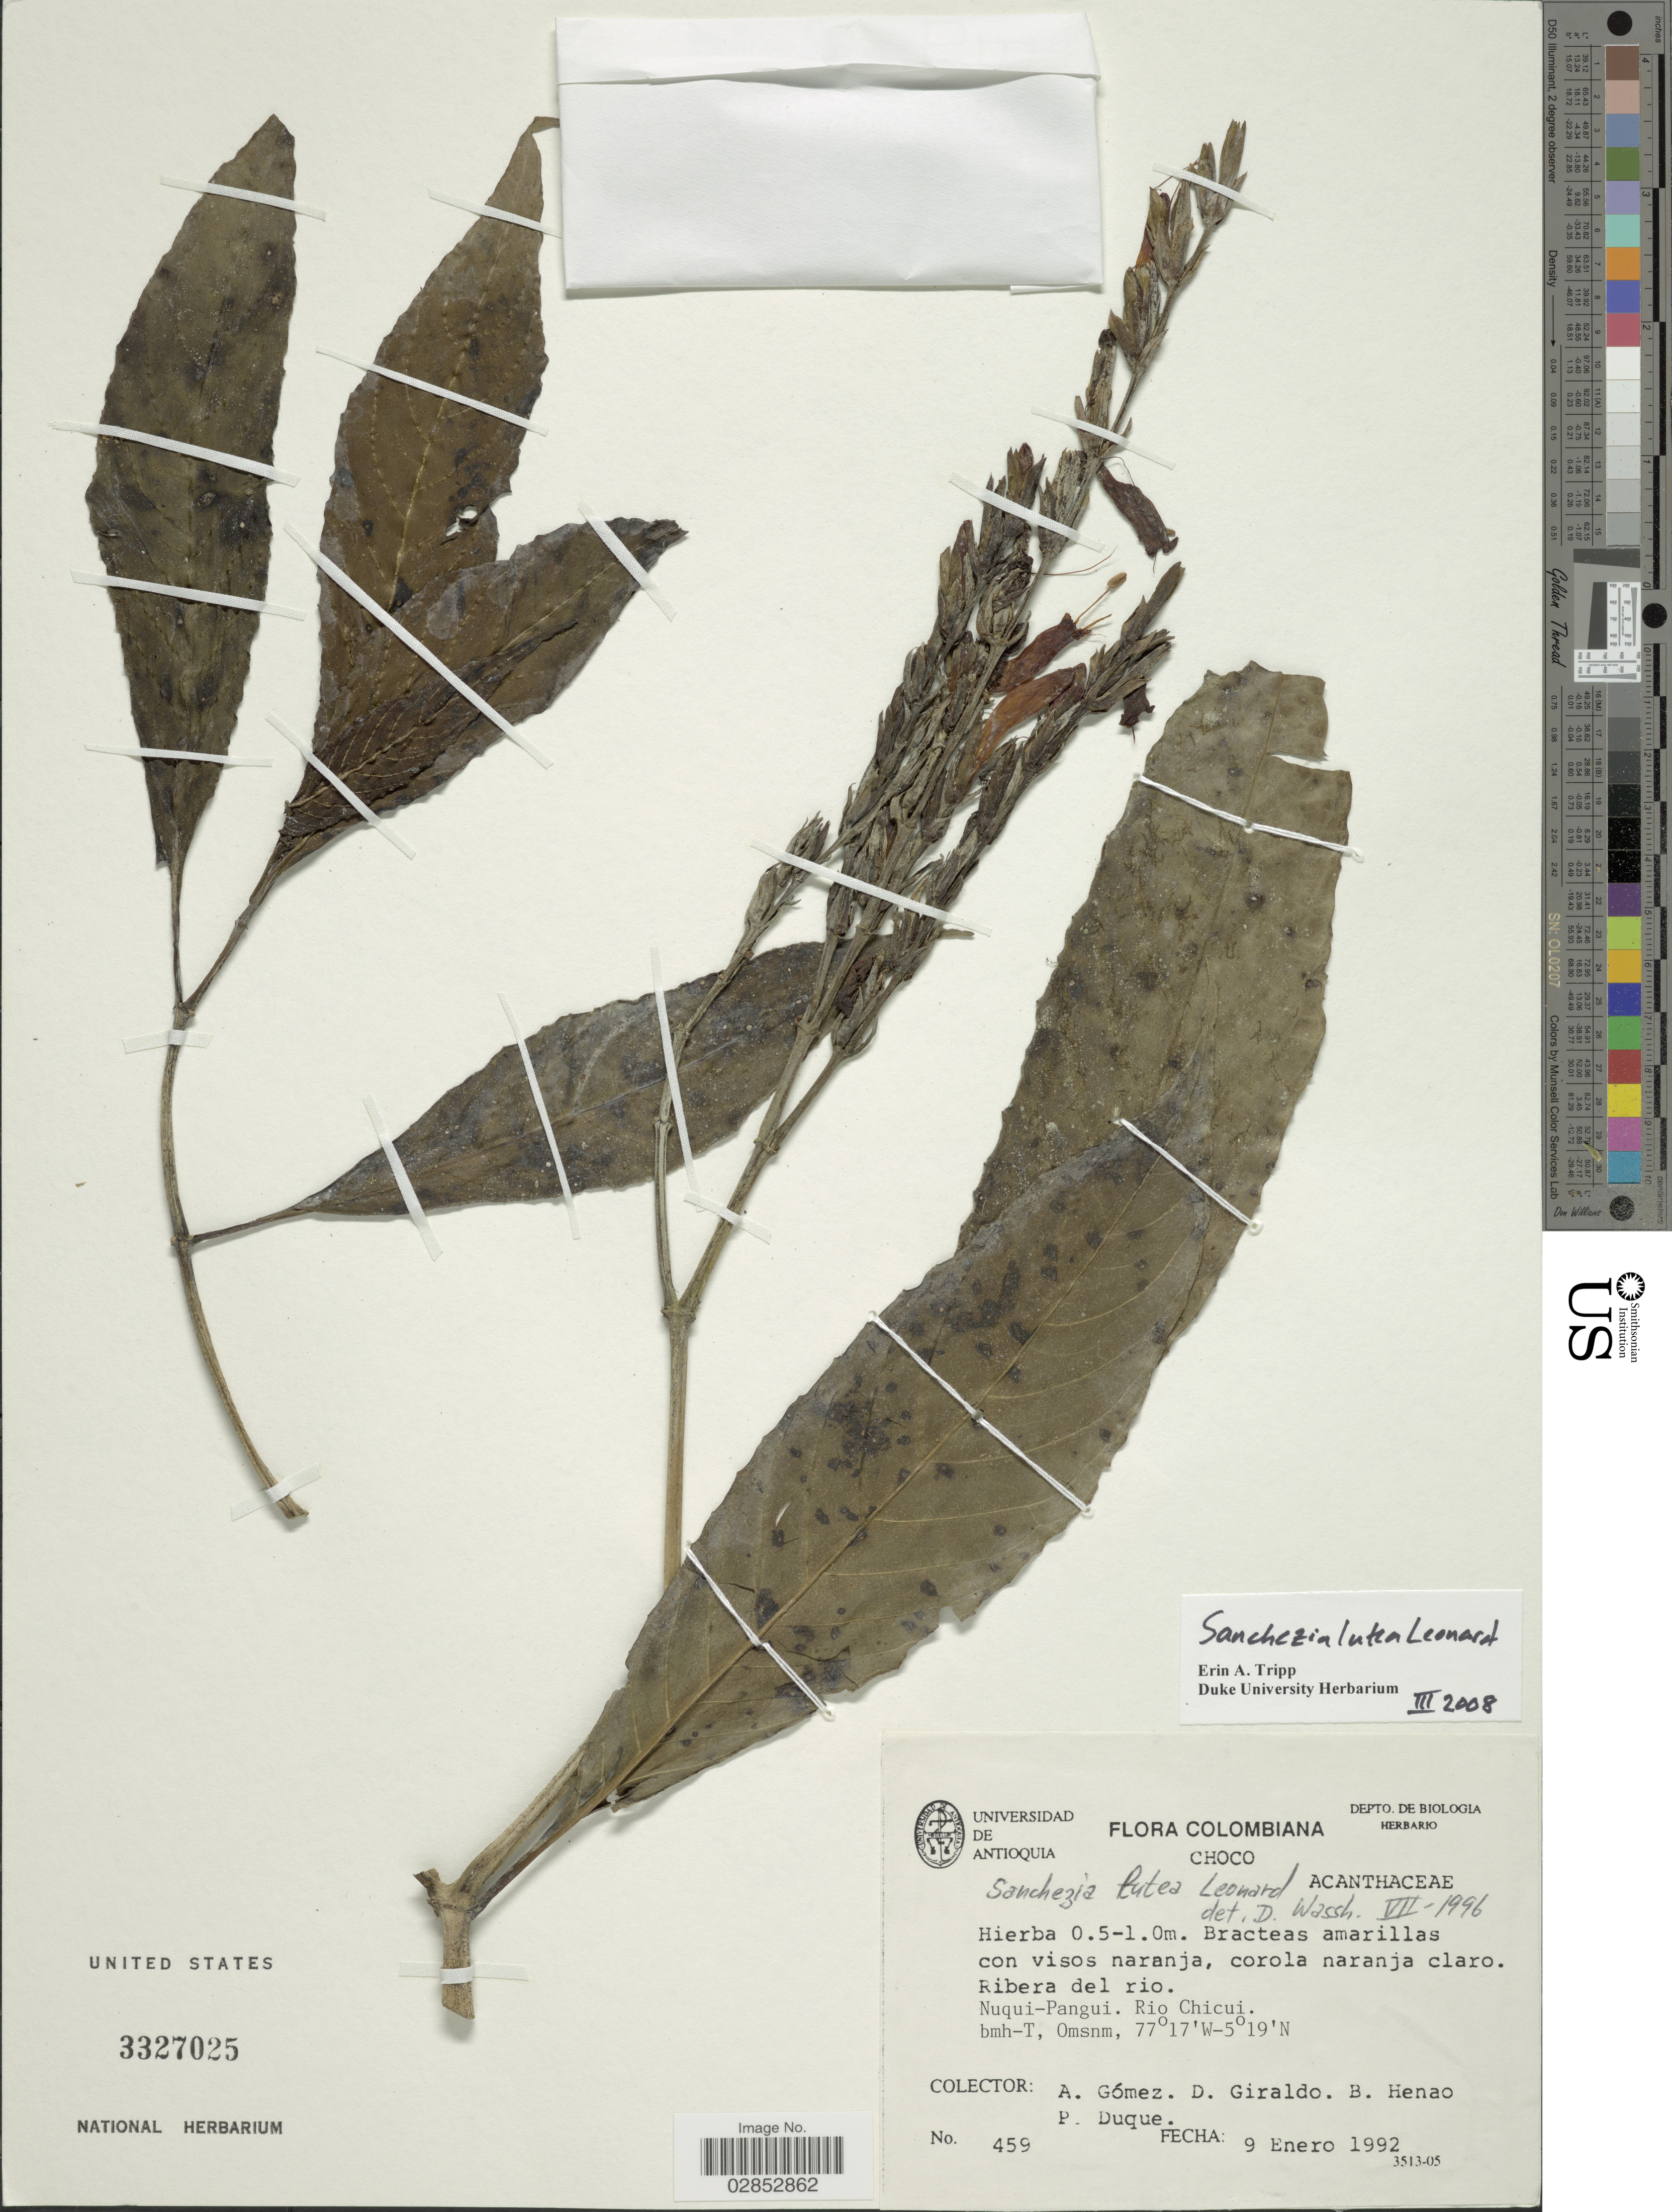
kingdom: Plantae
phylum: Tracheophyta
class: Magnoliopsida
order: Lamiales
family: Acanthaceae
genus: Sanchezia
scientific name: Sanchezia parviflora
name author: Leonard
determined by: Azevedo, Igor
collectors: A. Gómez, D. Giraldo, B. Henao & P. Duque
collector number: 459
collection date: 1992-01-09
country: Colombia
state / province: Chocó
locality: Ribera del rio. Nuqui-Pangui. Rio Chicui.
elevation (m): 0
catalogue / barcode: US 3327025